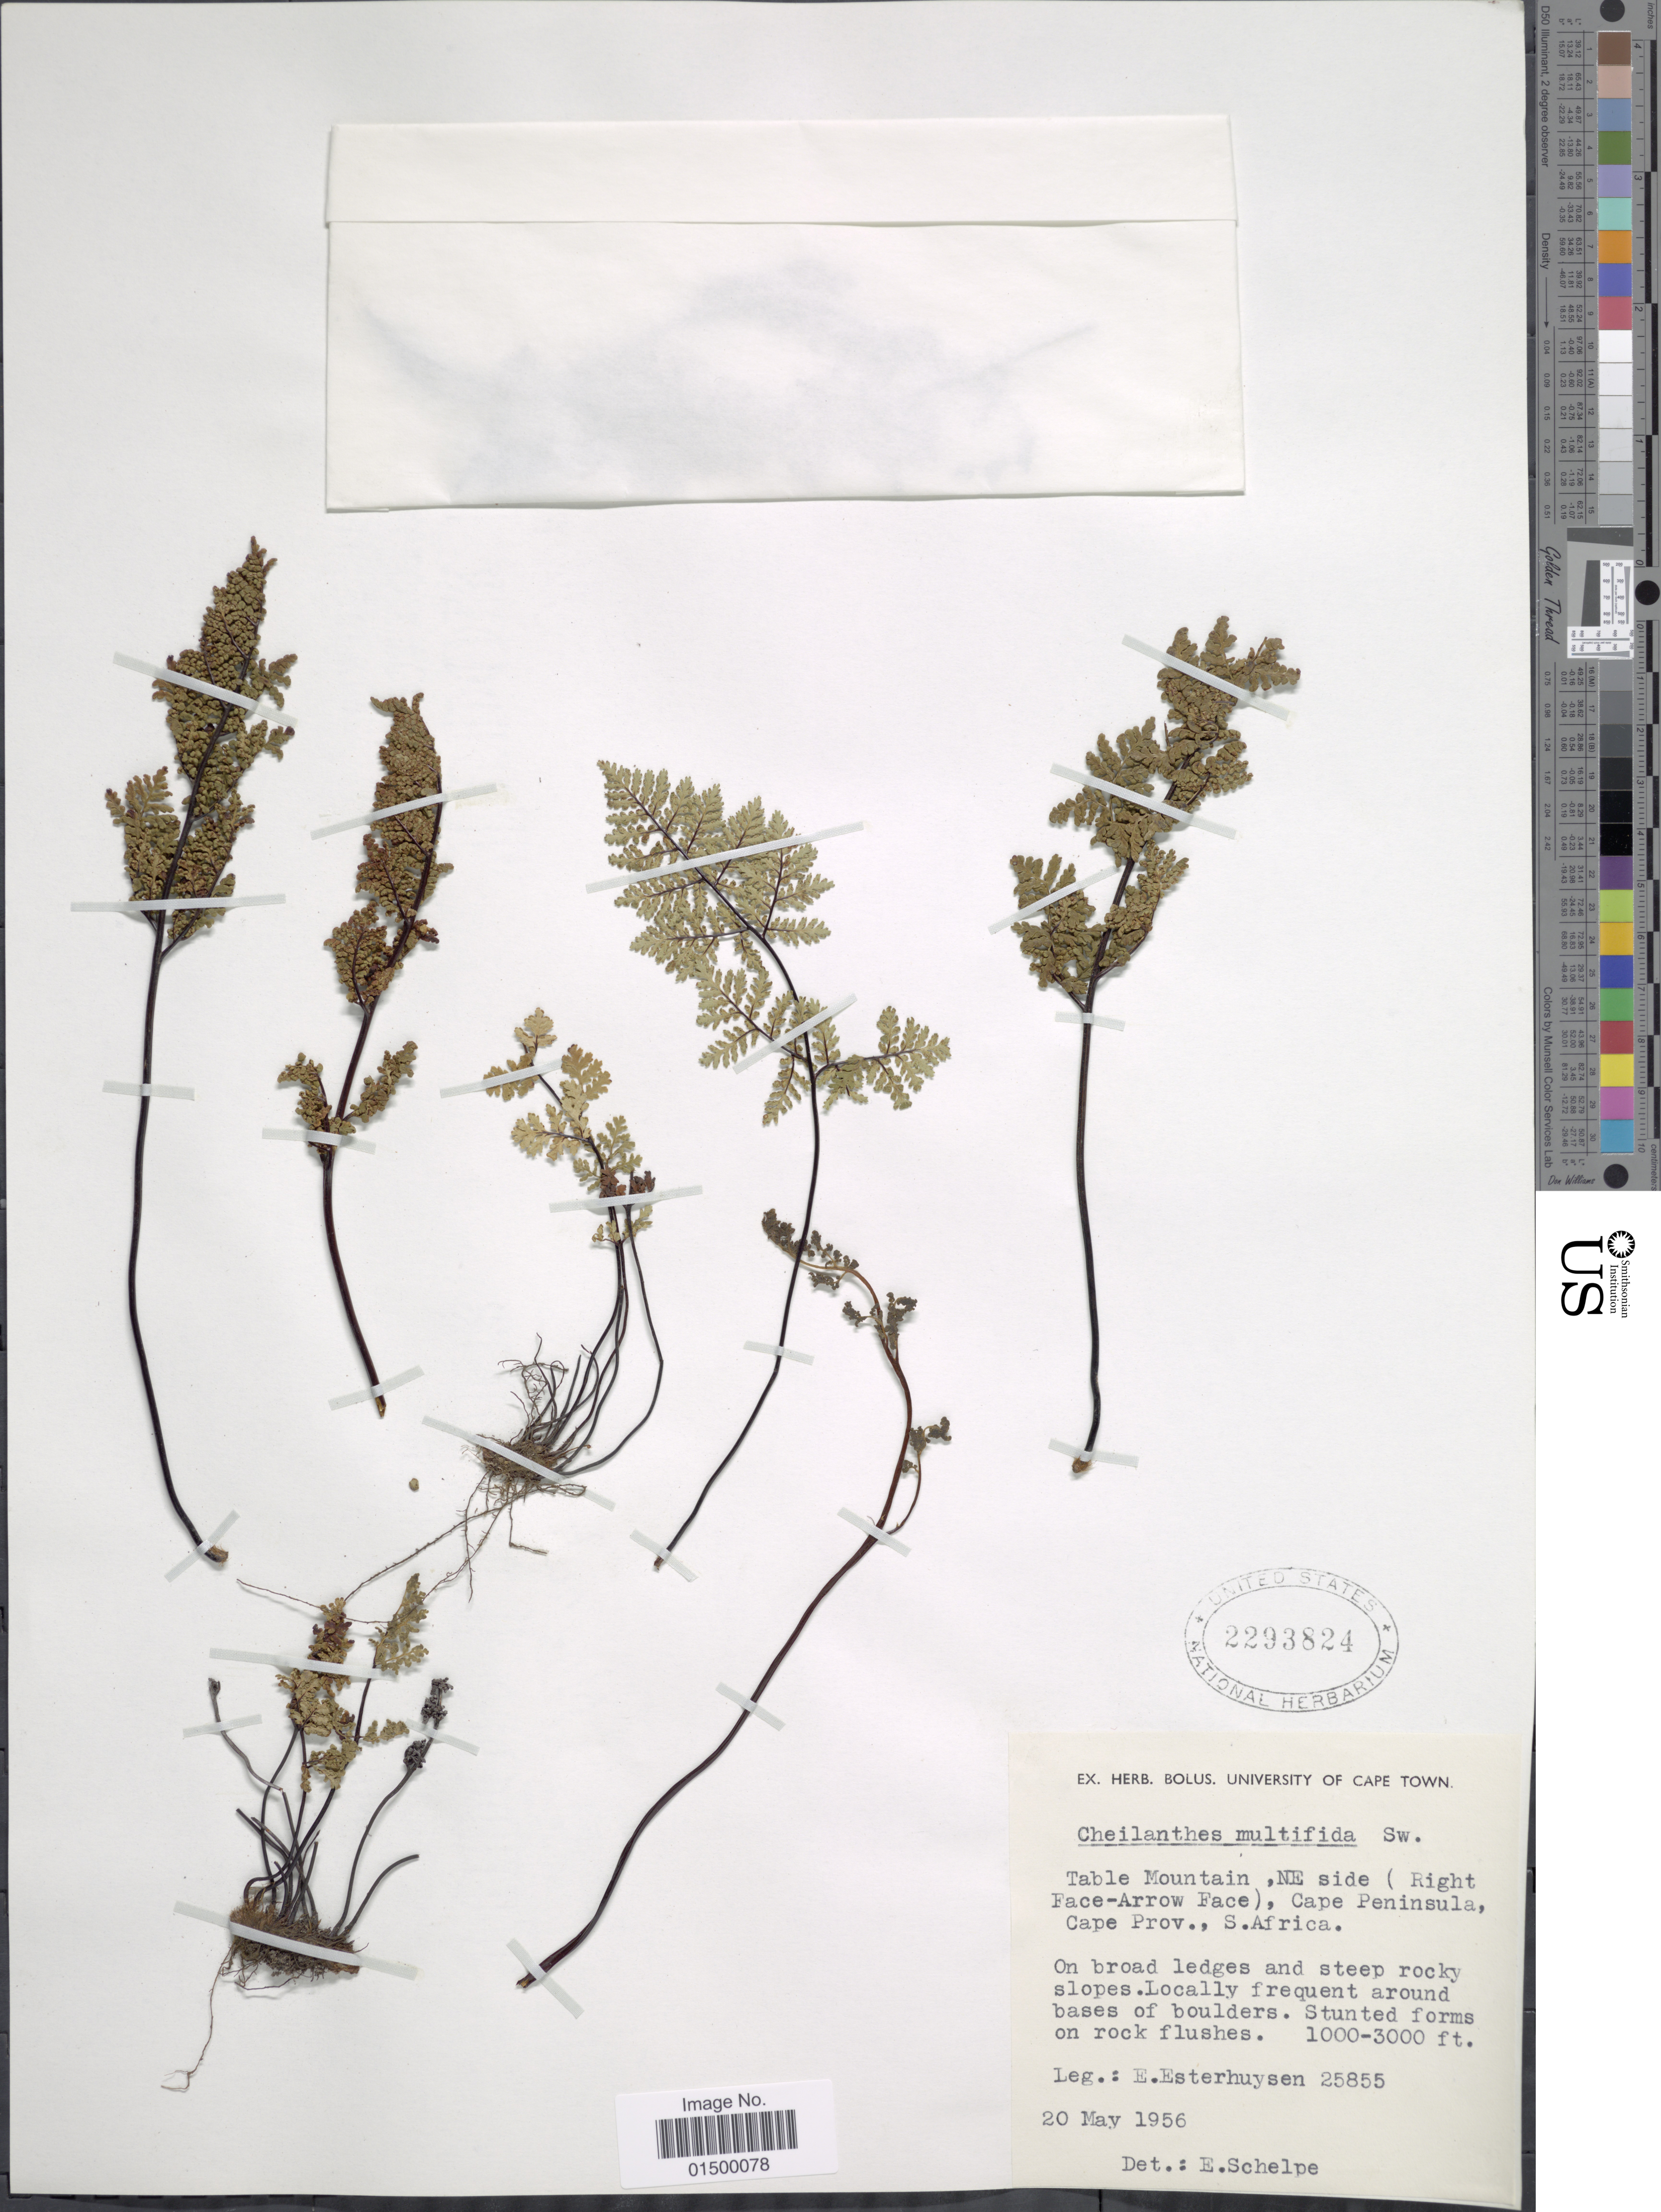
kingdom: Plantae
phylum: Tracheophyta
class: Polypodiopsida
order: Polypodiales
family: Pteridaceae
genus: Cheilanthes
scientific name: Cheilanthes multifida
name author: Sw.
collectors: E. E. Esterhuysen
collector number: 25855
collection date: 1956-05-20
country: South Africa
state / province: Western Cape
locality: Table Mountain, NE side (Right Face-Arrow Face) , Cape Peninsula, Cape Prov., S. Africa.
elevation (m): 305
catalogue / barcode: US 2293824